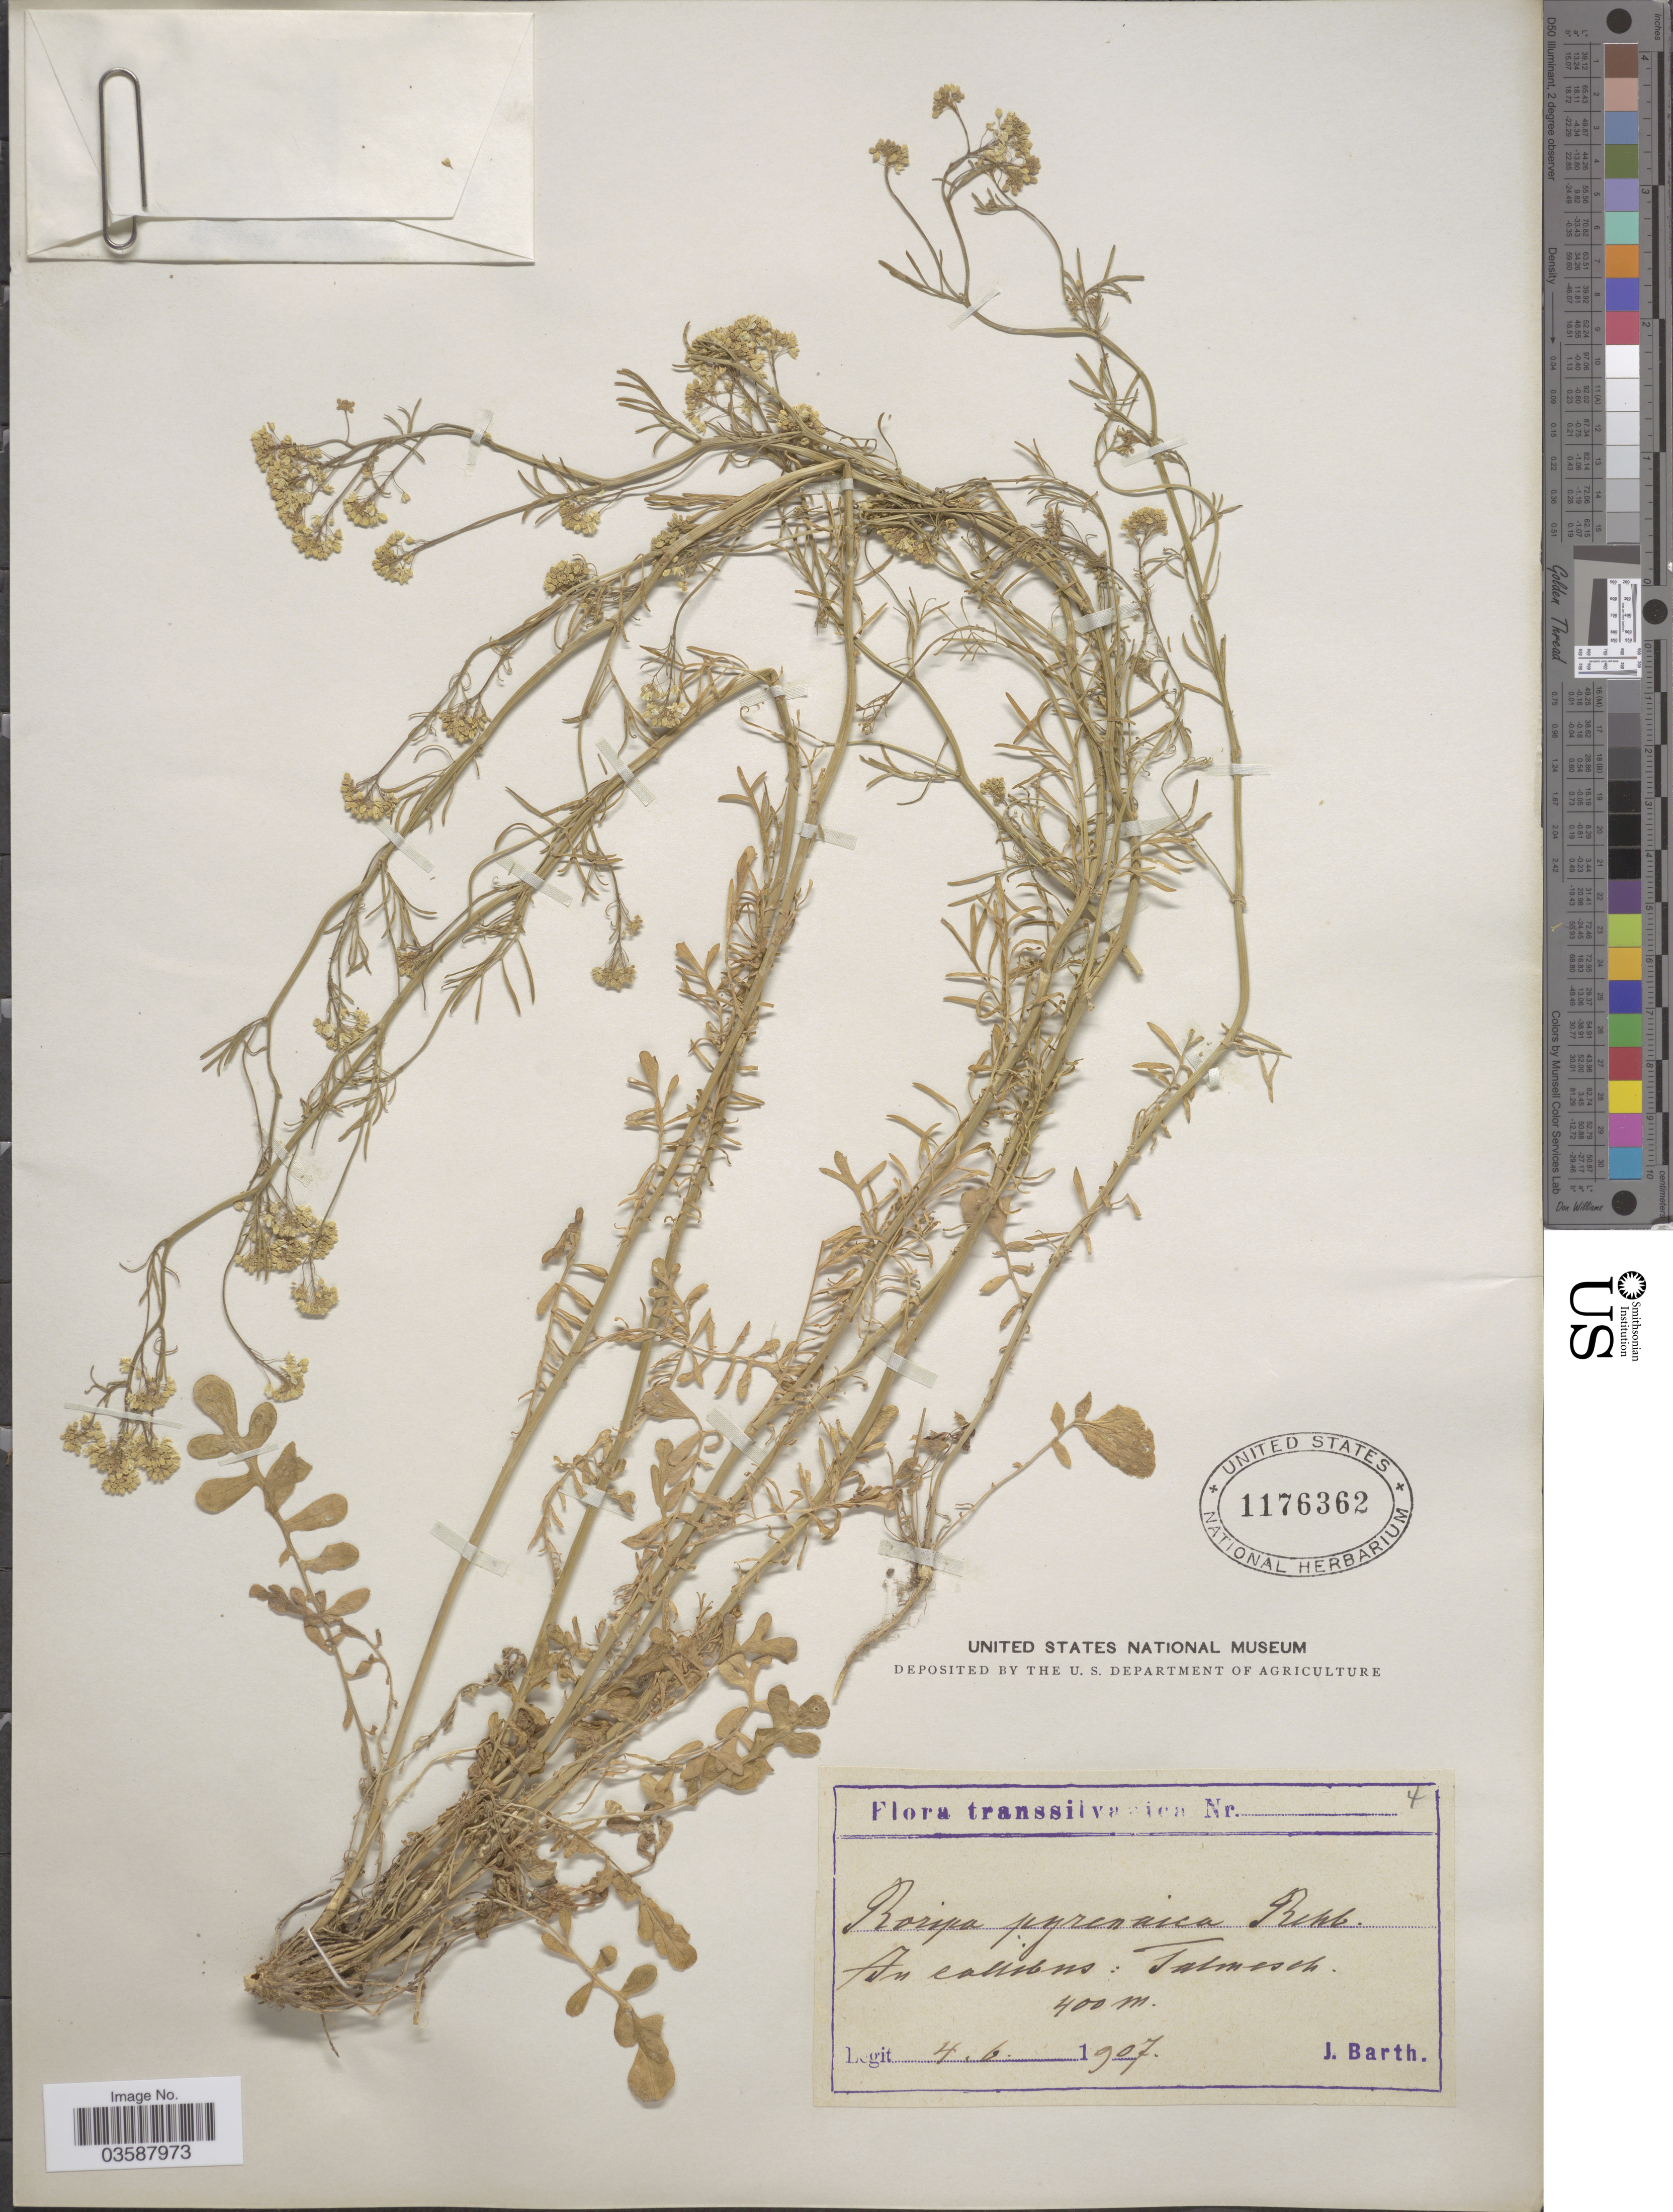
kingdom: Plantae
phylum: Tracheophyta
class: Magnoliopsida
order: Brassicales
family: Brassicaceae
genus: Rorippa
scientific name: Rorippa pyrenaica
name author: (All.) Rchb.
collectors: J. Barth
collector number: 4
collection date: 1907-06-04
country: Romania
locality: Transsilvanica. In collibus: Talmesch.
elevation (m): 400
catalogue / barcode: US 1176362